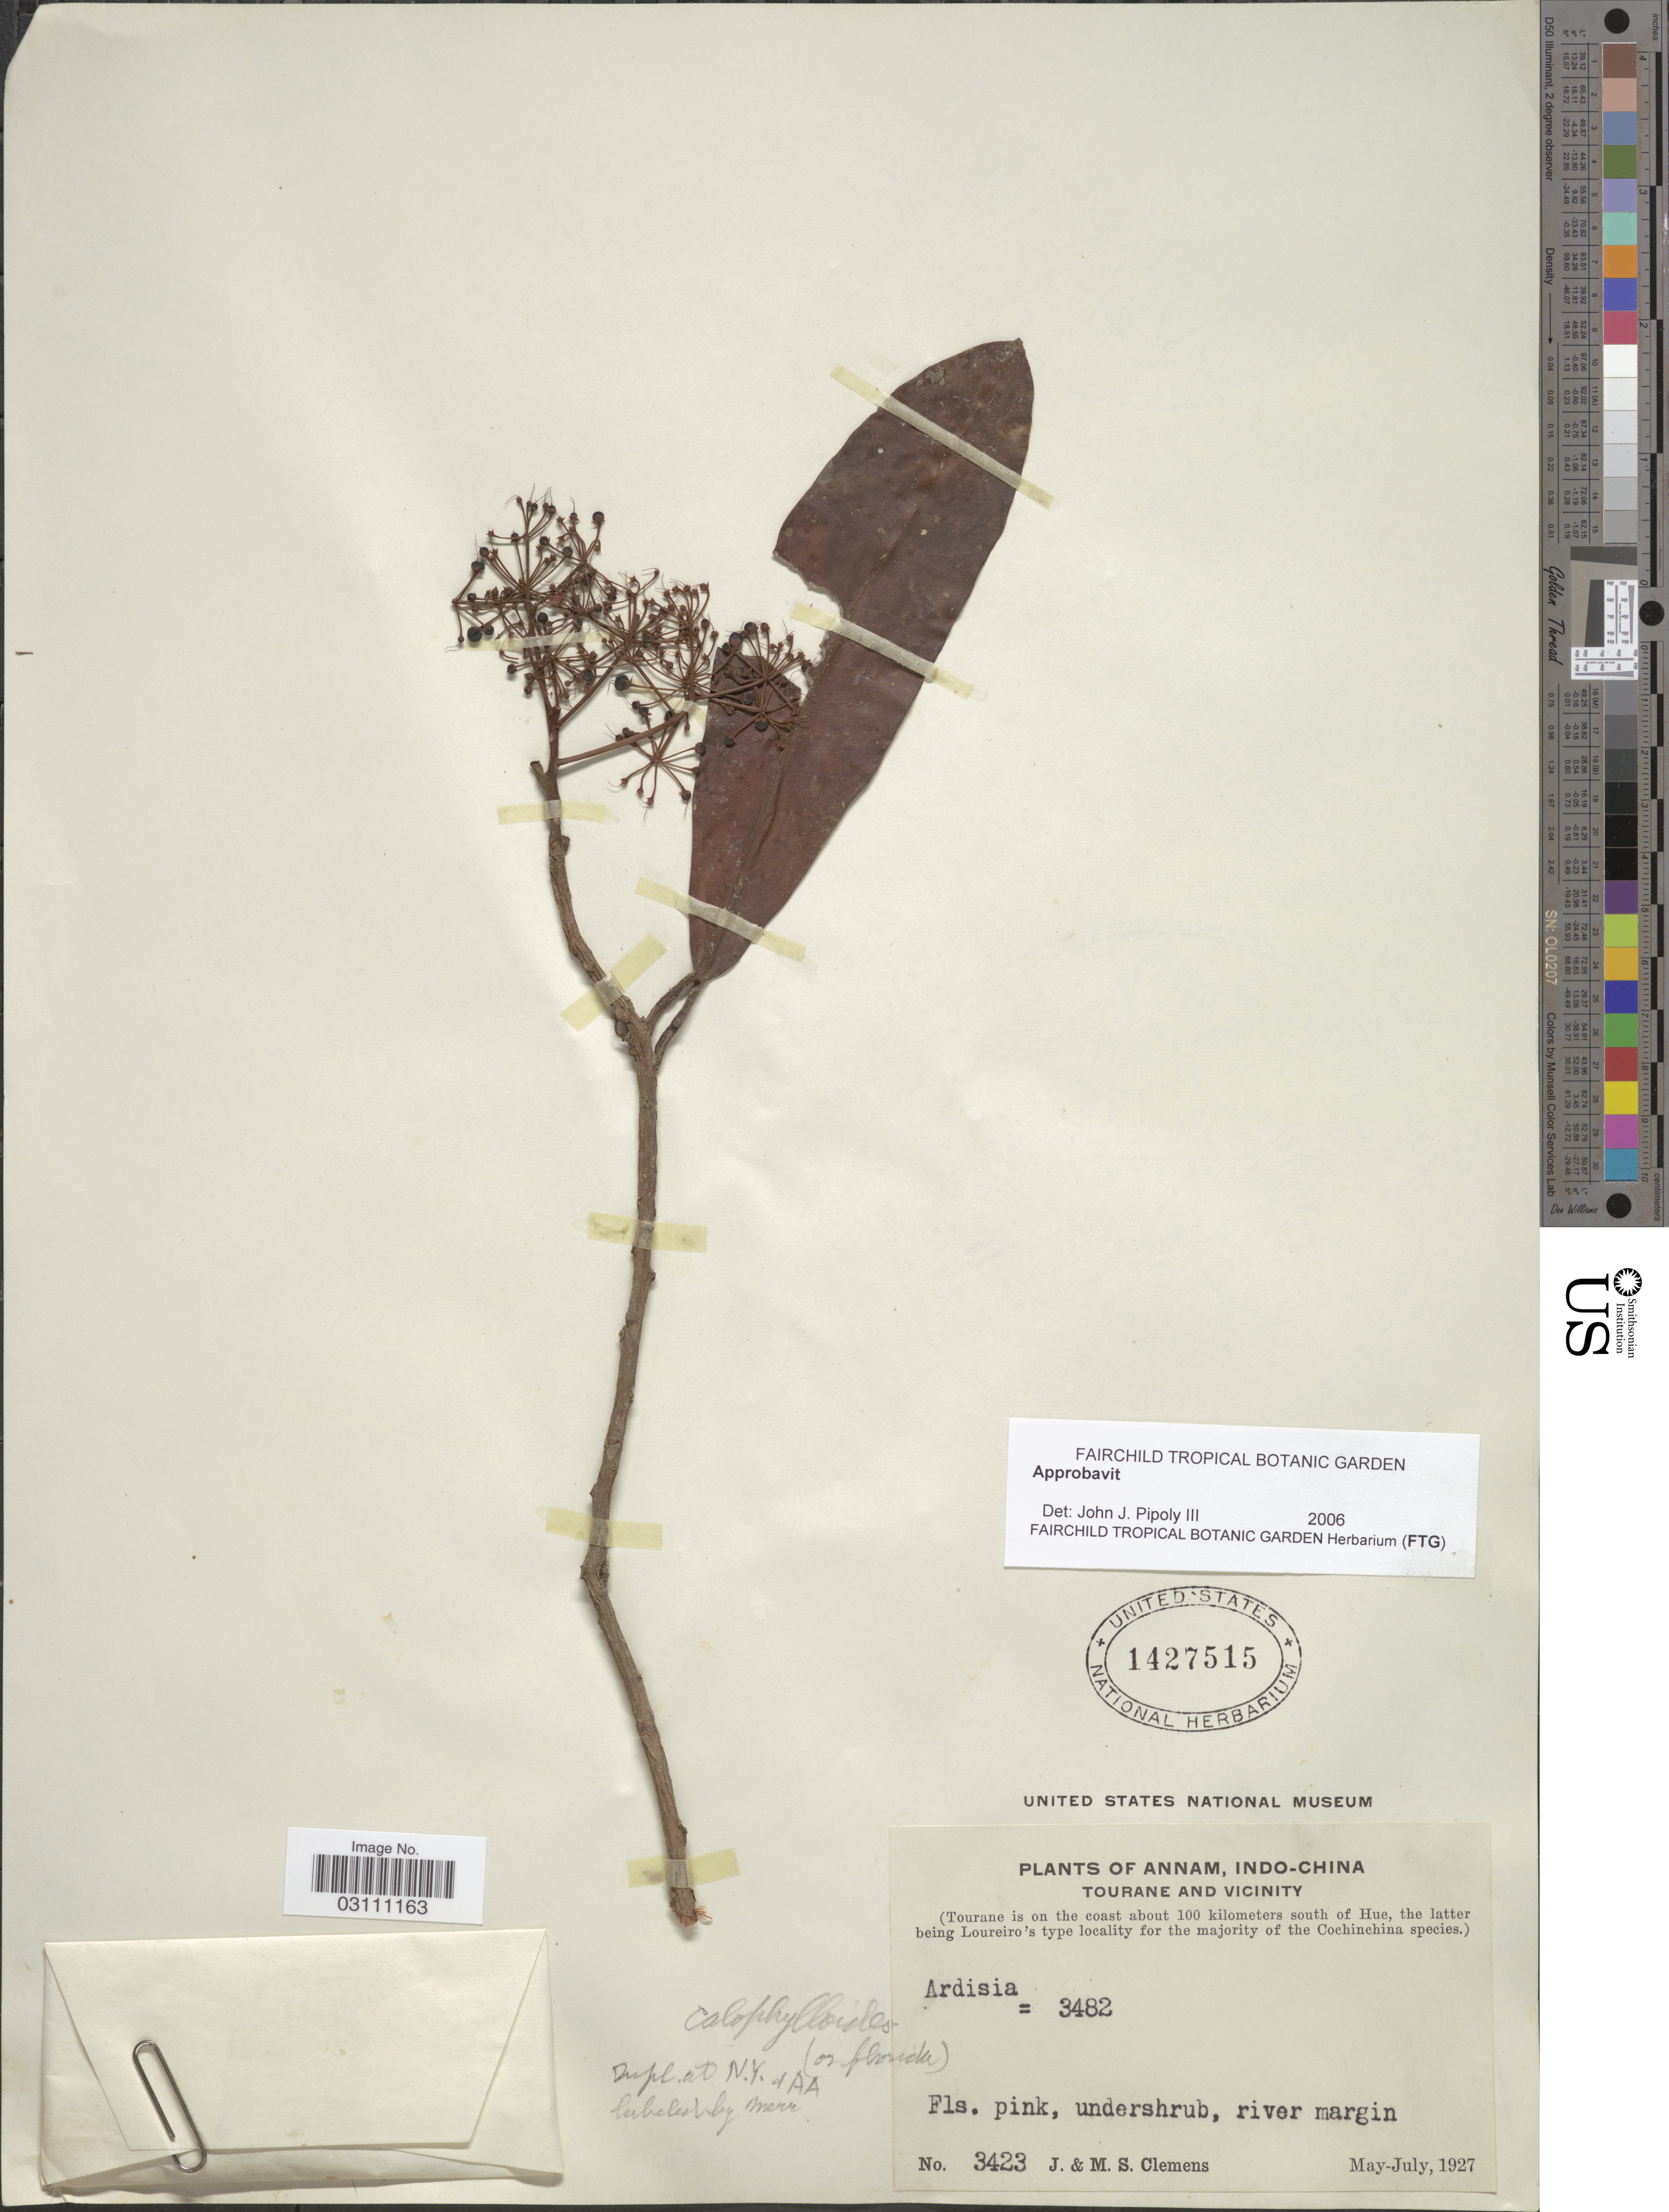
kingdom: Plantae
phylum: Tracheophyta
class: Magnoliopsida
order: Ericales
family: Primulaceae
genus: Ardisia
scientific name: Ardisia calophylloides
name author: Pit.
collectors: J. Clemens & M. S. Clemens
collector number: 3423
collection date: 1927-05/1927-07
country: Vietnam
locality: Annam, Indo-China. Tourane and vicinity. Tourane is on the coast about 100 kilometers south of Hue.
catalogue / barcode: US 1427515